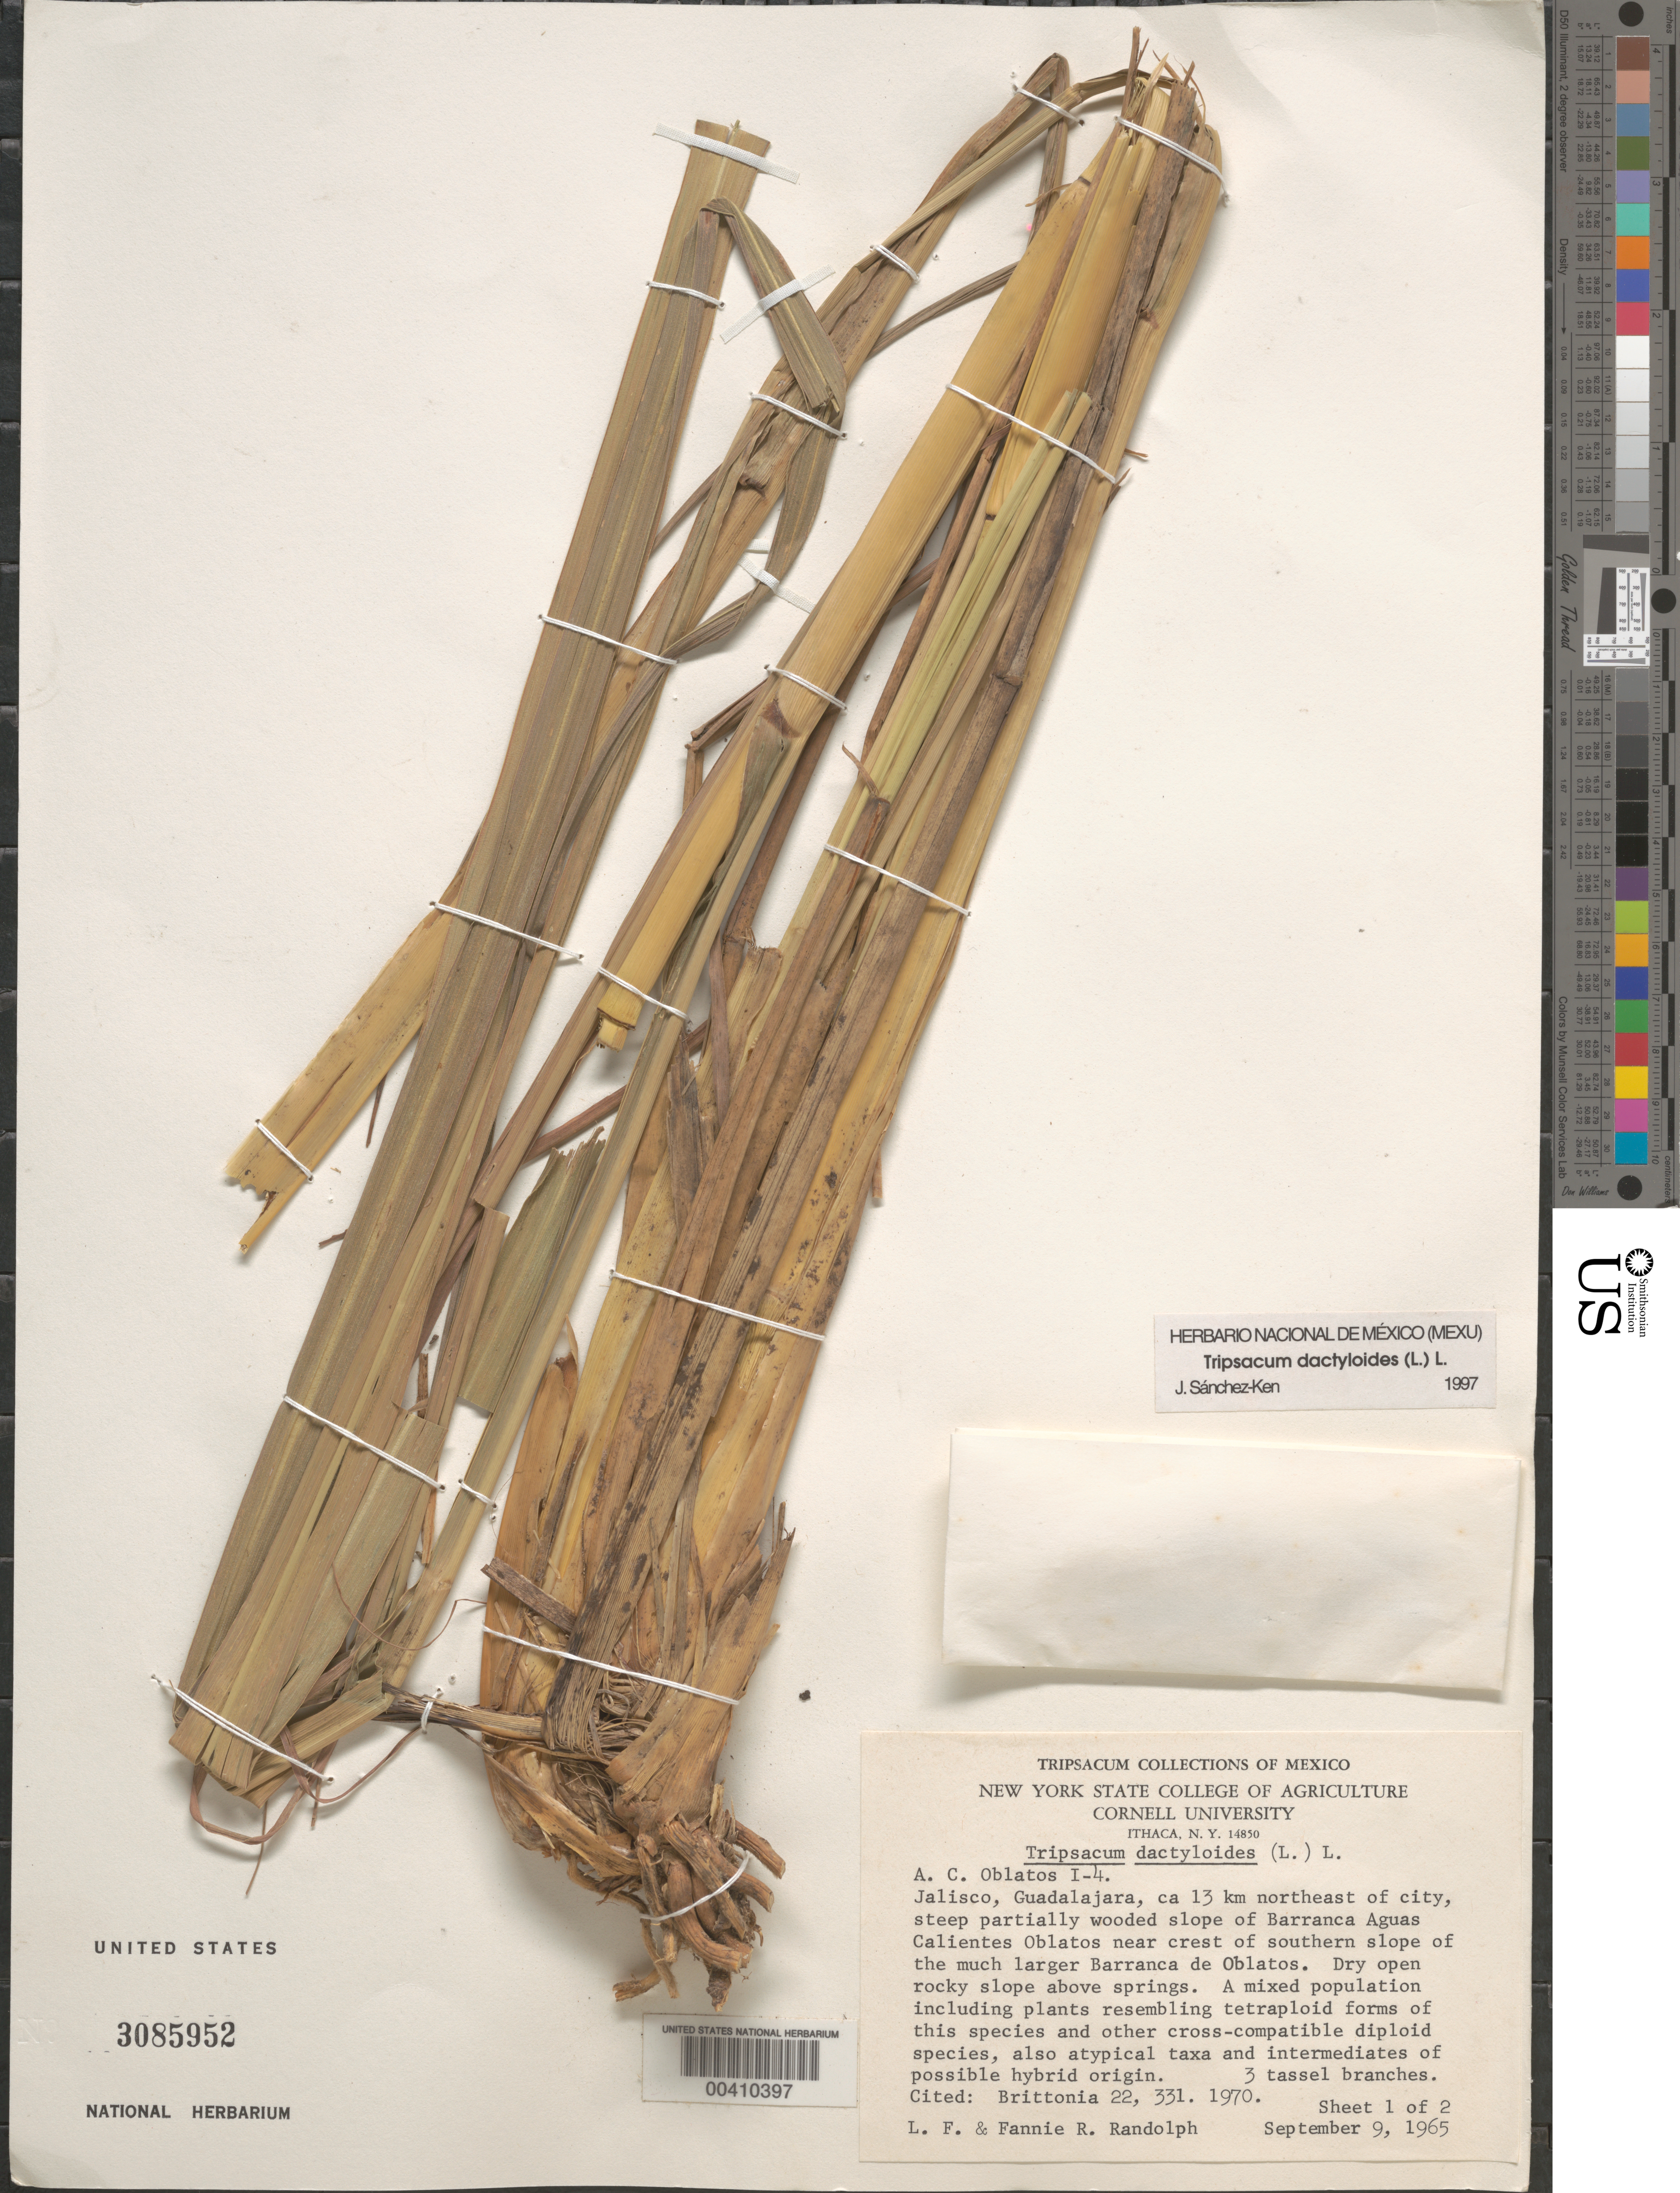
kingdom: Plantae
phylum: Tracheophyta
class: Liliopsida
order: Poales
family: Poaceae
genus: Tripsacum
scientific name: Tripsacum dactyloides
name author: (L.) L.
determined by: Sánchez-Ken, J. G.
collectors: L. F. Randolph & F. Randolph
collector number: I-4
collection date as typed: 9 Sep 1965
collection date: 1965-09-09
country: Mexico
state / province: Jalisco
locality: A.C. Oblatos, Guadalajara, ca 13 km NE of city, slope of Barranca Aguas Calientes Oblatos, near crest of S slope of the Barra...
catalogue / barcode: US 3085952